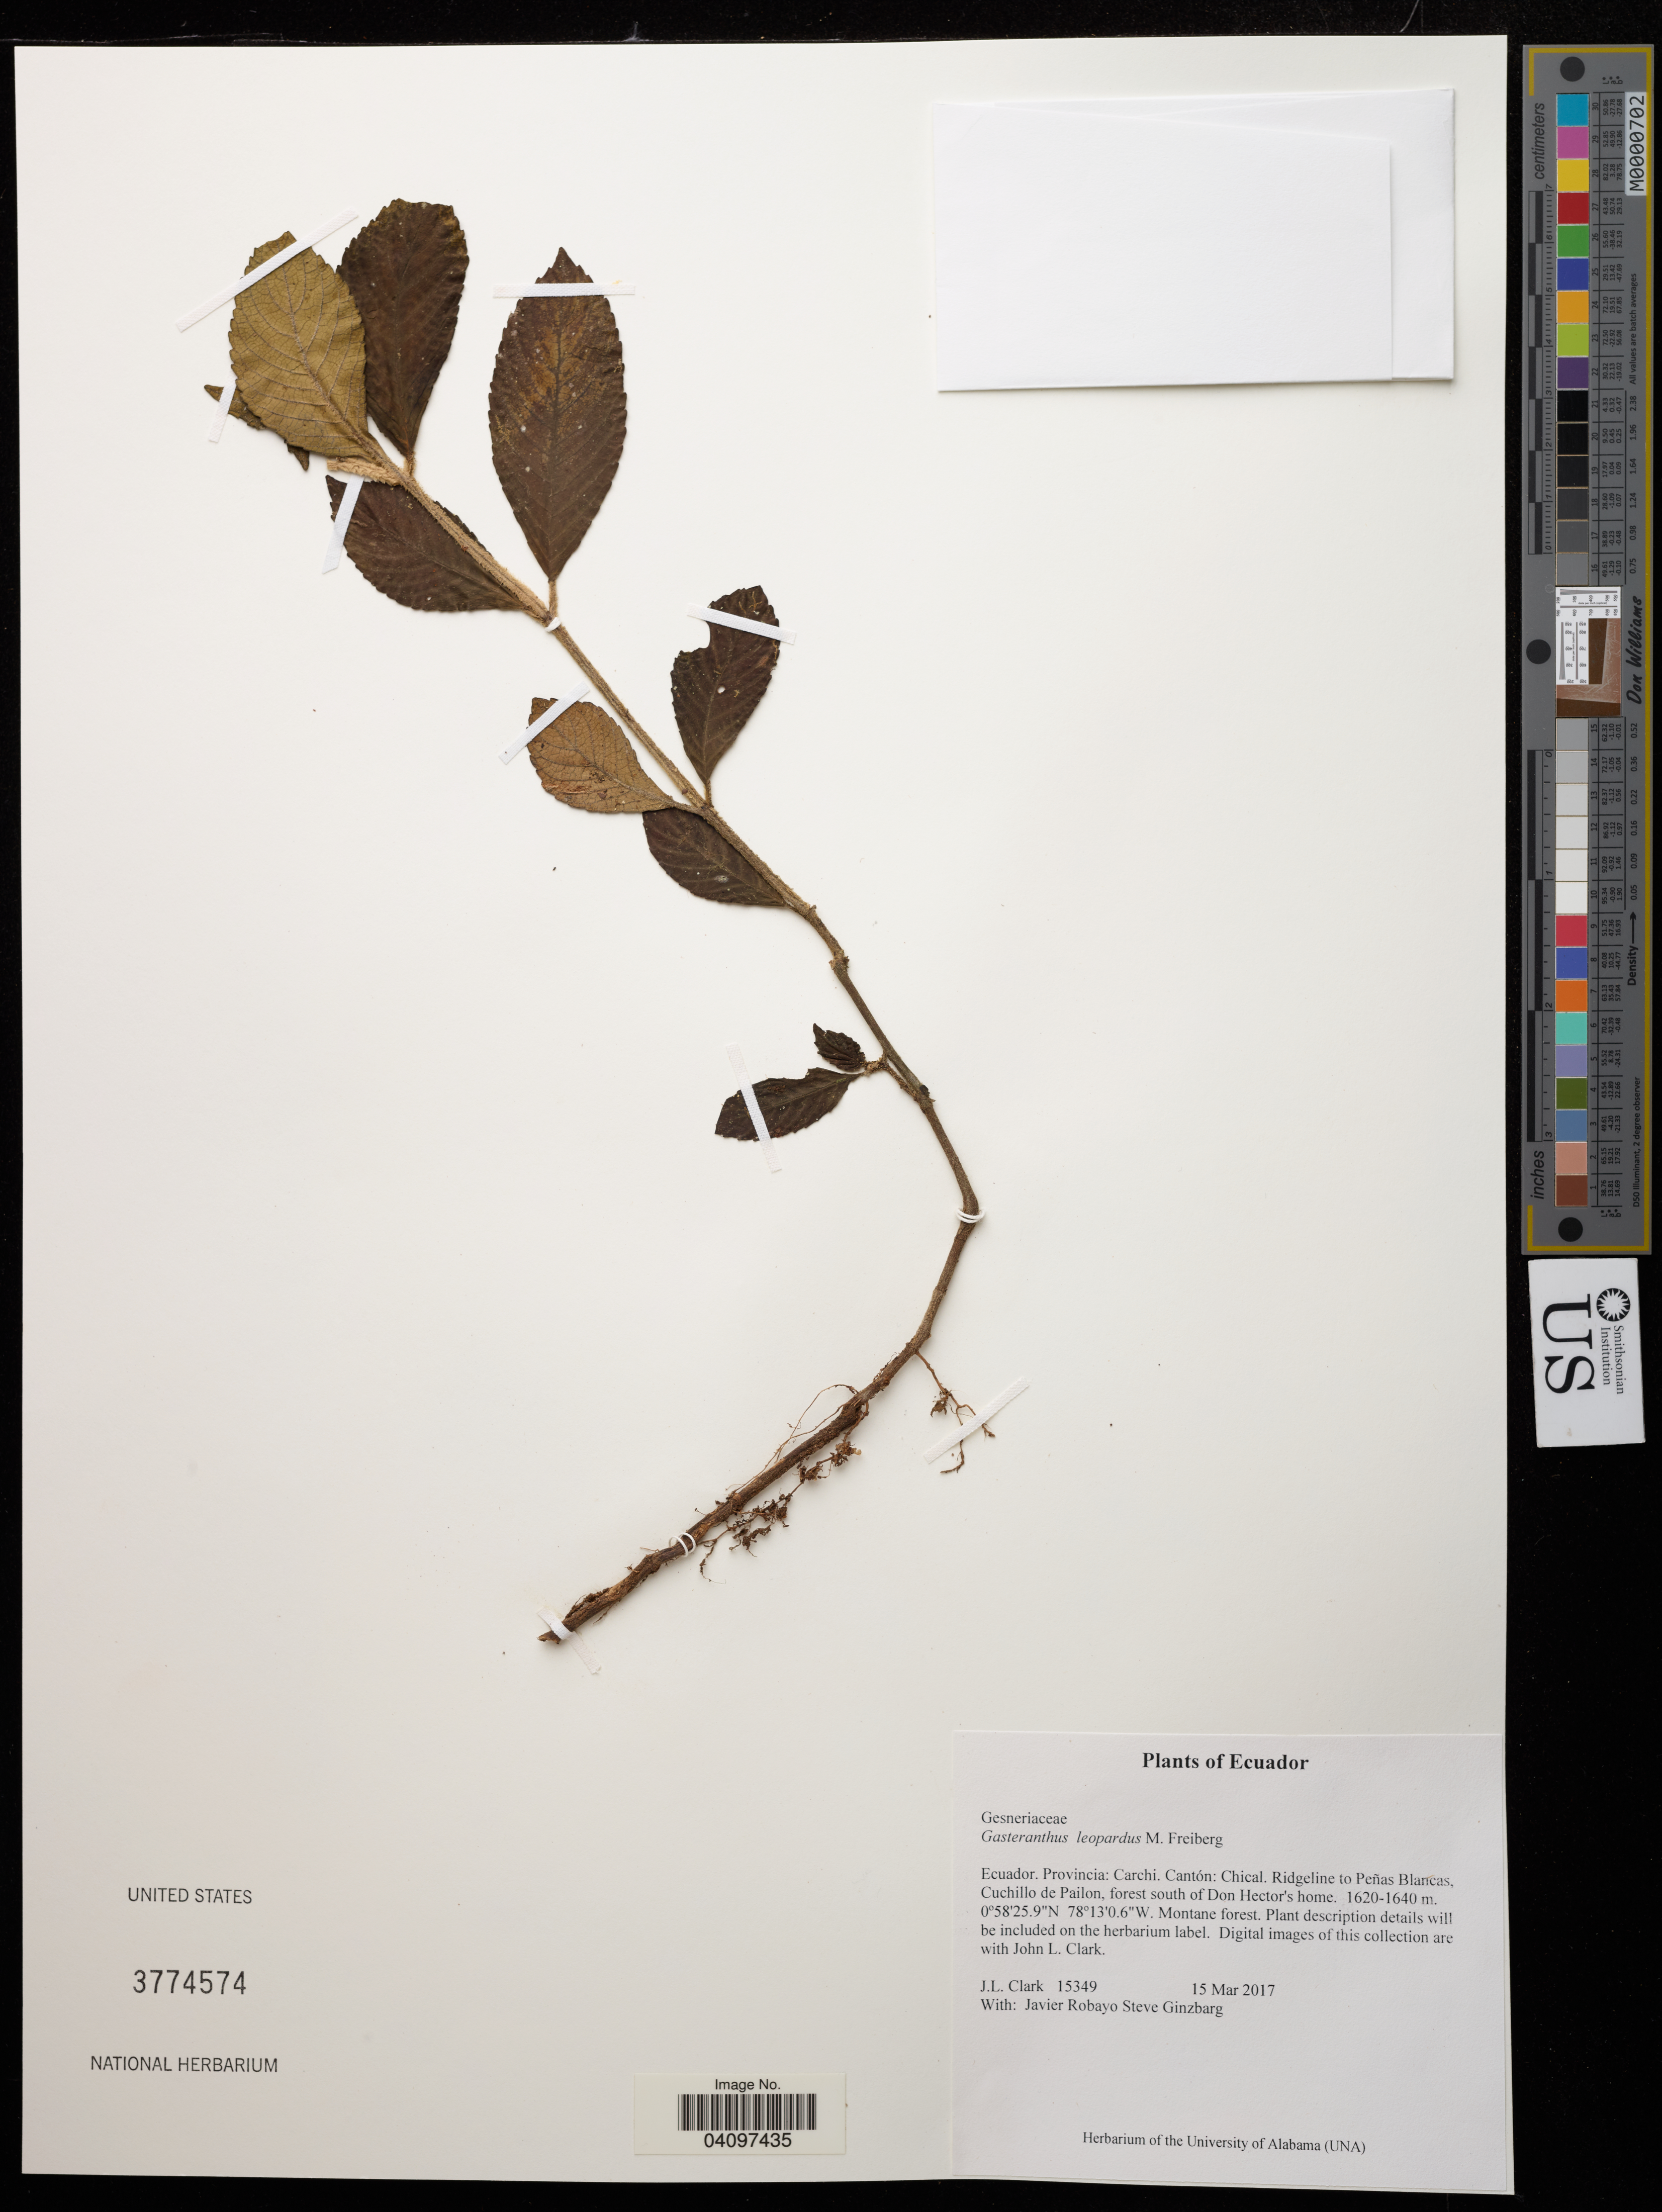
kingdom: Plantae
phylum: Tracheophyta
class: Magnoliopsida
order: Lamiales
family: Gesneriaceae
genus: Gasteranthus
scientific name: Gasteranthus leopardus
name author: M. Freiberg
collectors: J. Clark, J. Robayo & S. Ginzbarg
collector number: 15349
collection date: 2017-03-15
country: Ecuador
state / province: Carchi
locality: Cantón: Chical. Ridgeline to Peñas Blancas, Cuchillo de Pailon, forest south of Don Hector's home.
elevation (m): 1620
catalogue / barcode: US 3774574